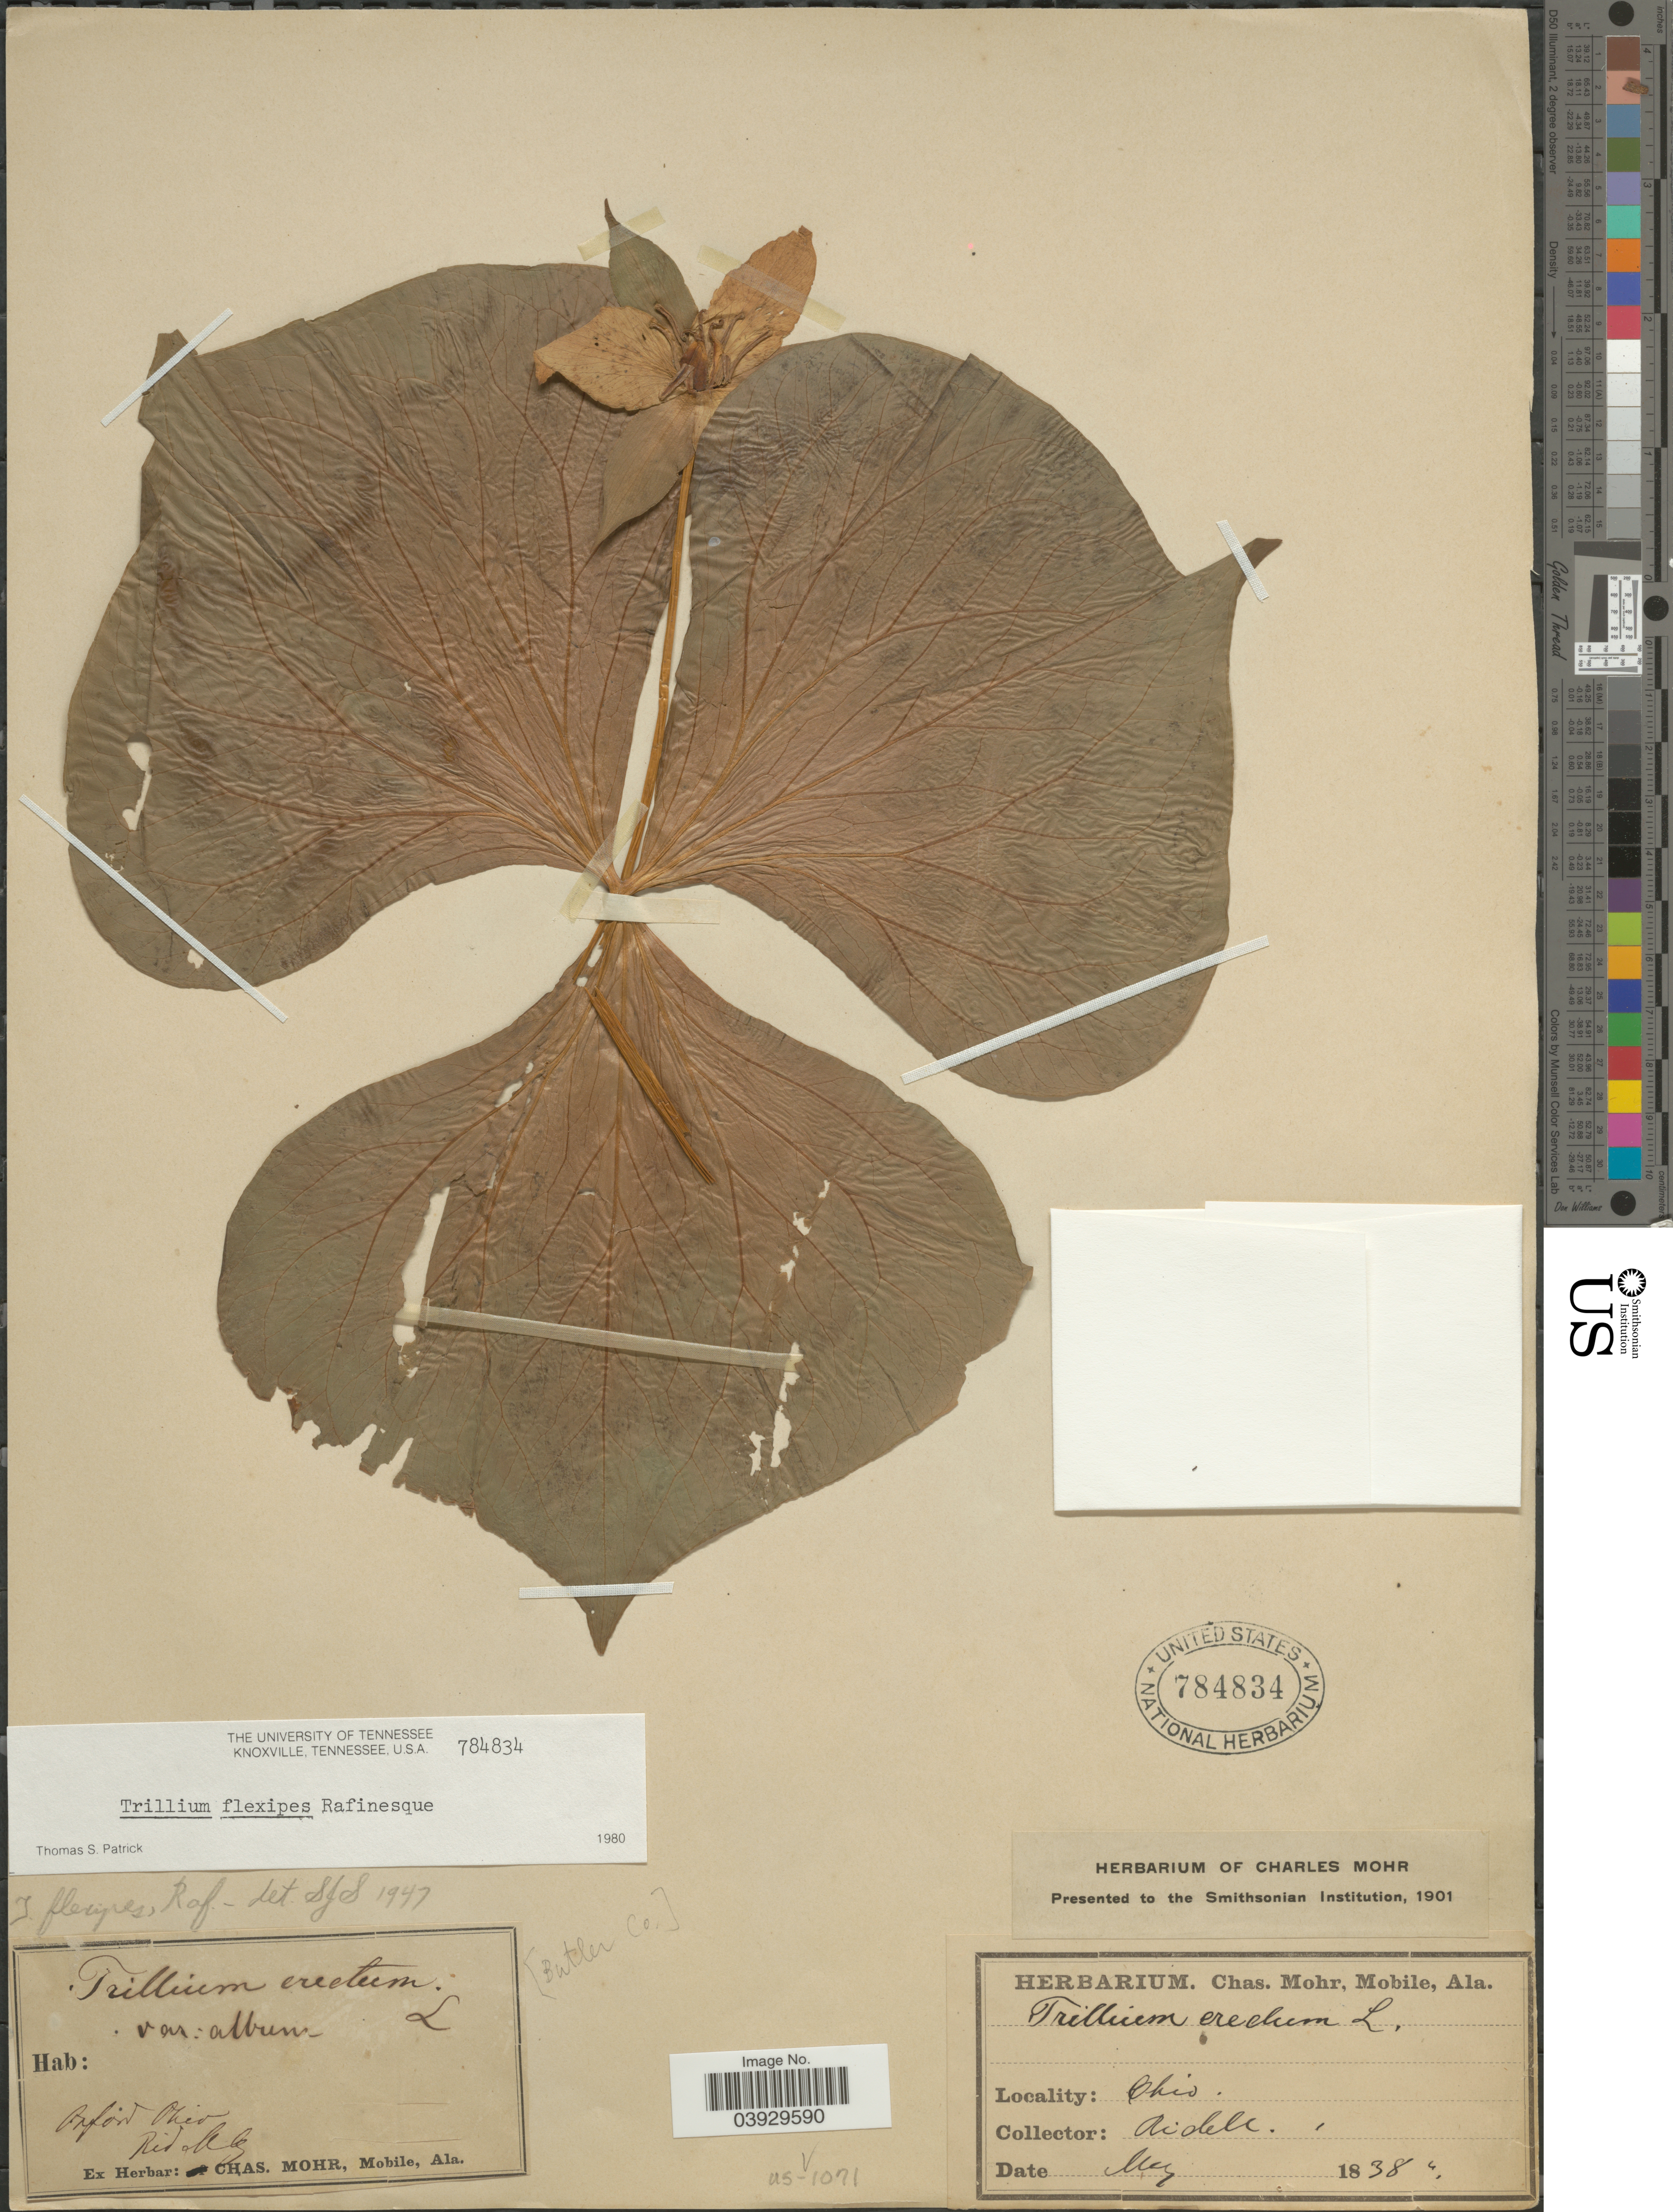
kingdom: Plantae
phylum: Tracheophyta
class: Liliopsida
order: Liliales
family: Melanthiaceae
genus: Trillium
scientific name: Trillium flexipes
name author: Raf.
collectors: -. Ridell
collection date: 1838-05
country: United States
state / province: Ohio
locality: Oxford. Butler Co.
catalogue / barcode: US 784834